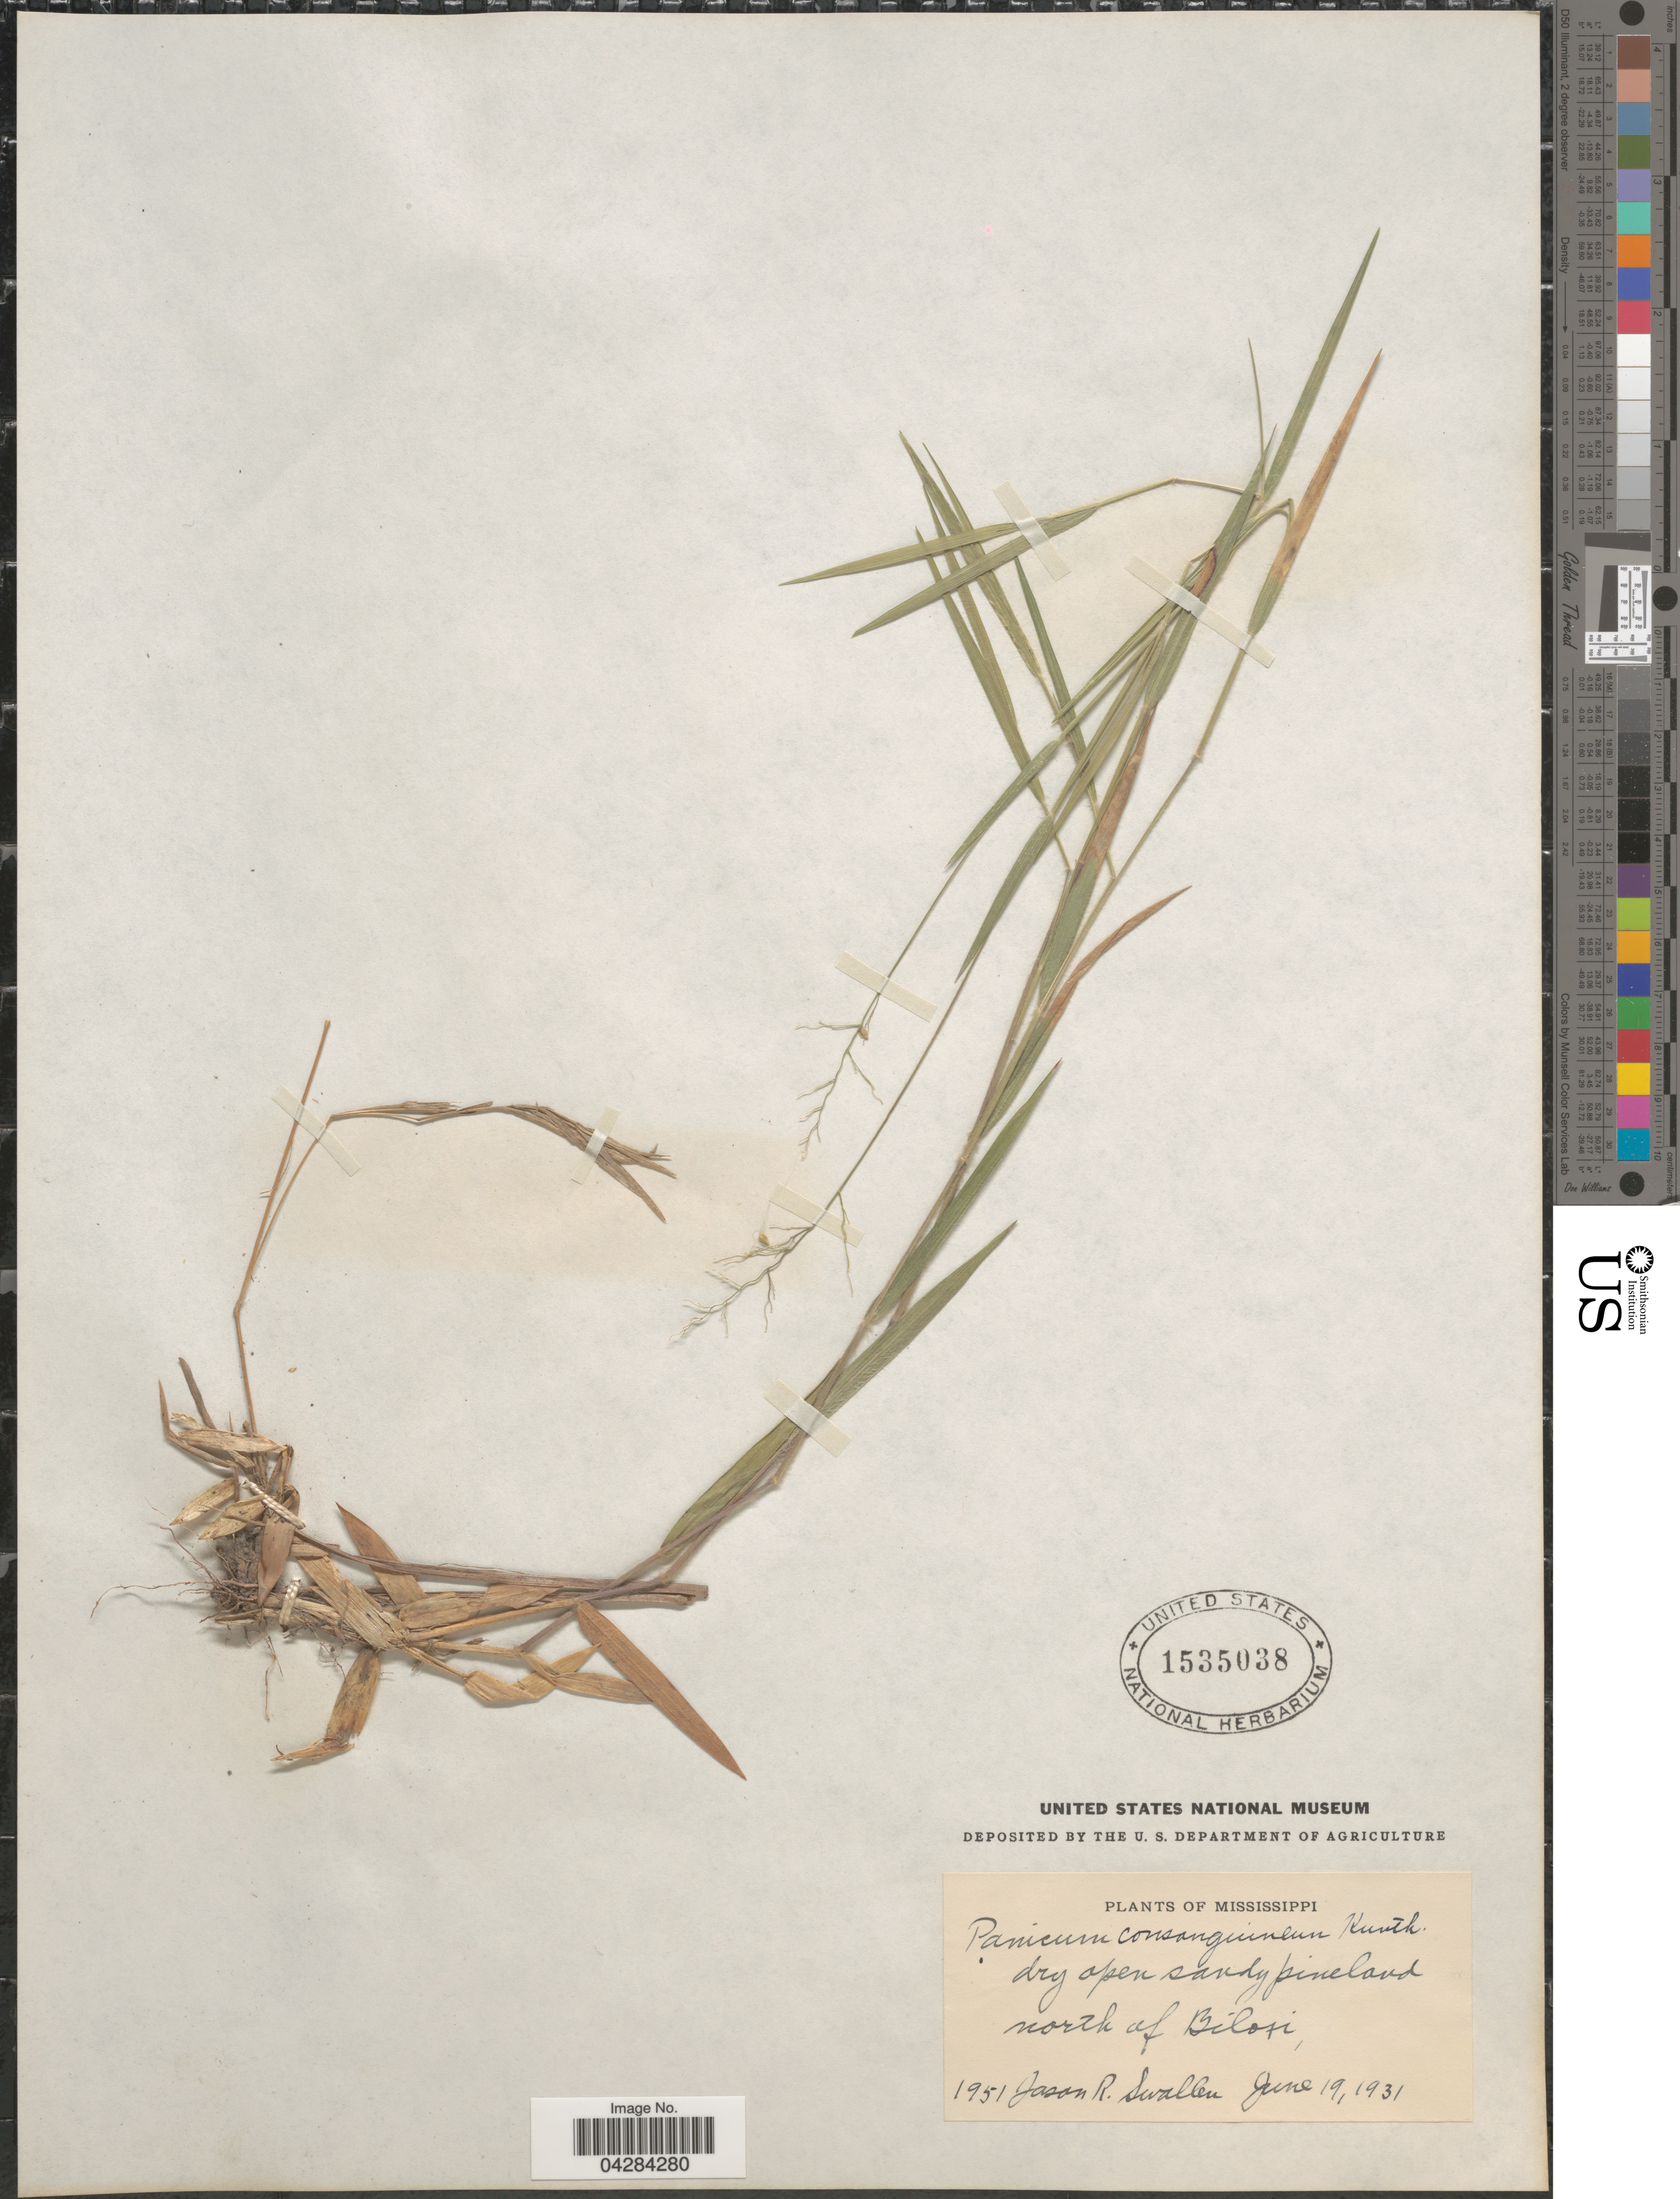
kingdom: Plantae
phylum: Tracheophyta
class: Liliopsida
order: Poales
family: Poaceae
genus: Dichanthelium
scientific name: Dichanthelium oligosanthes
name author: (Schult.) Gould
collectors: J. R. Swallen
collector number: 1951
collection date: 1931-06-19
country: United States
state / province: Mississippi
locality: Dry open sandy pineland north of Biloxi.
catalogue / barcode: US 1535038